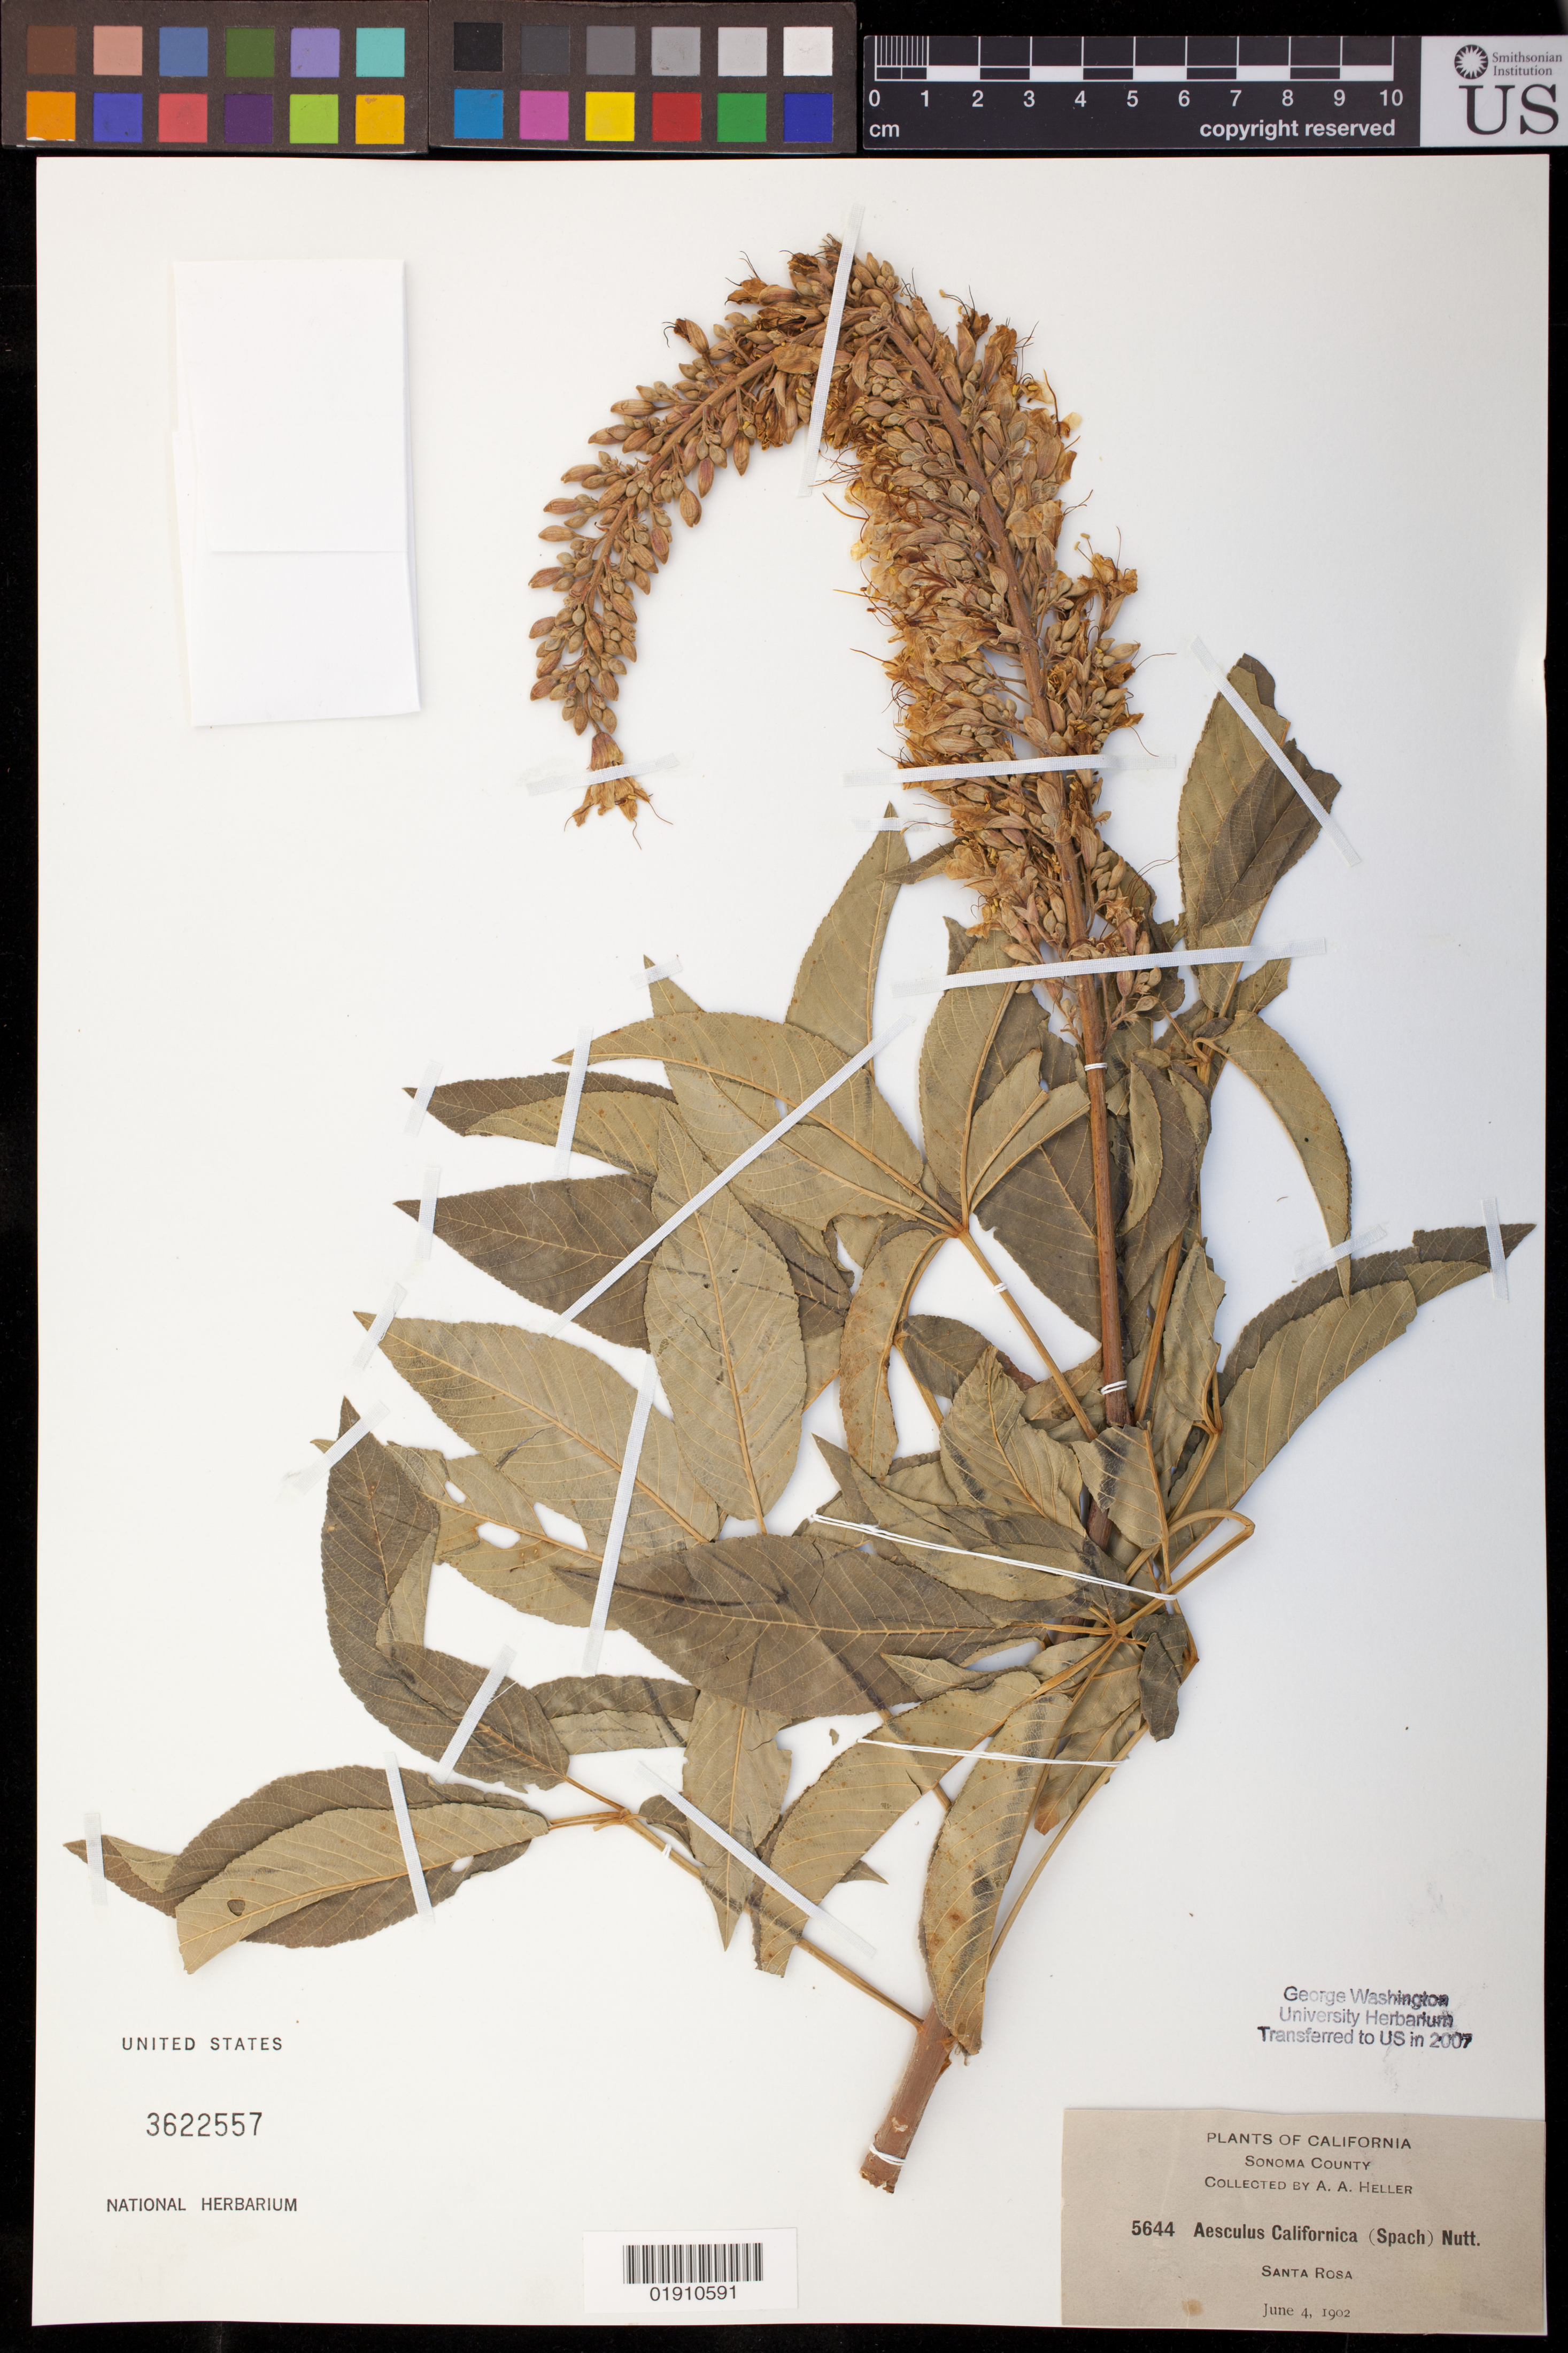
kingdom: Plantae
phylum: Tracheophyta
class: Magnoliopsida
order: Sapindales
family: Sapindaceae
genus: Aesculus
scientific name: Aesculus californica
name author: (Spach) Nutt.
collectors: A. A. Heller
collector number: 5644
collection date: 1902-06-04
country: United States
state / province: California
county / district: Sonoma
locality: Santa Rosa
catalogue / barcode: US 3622557